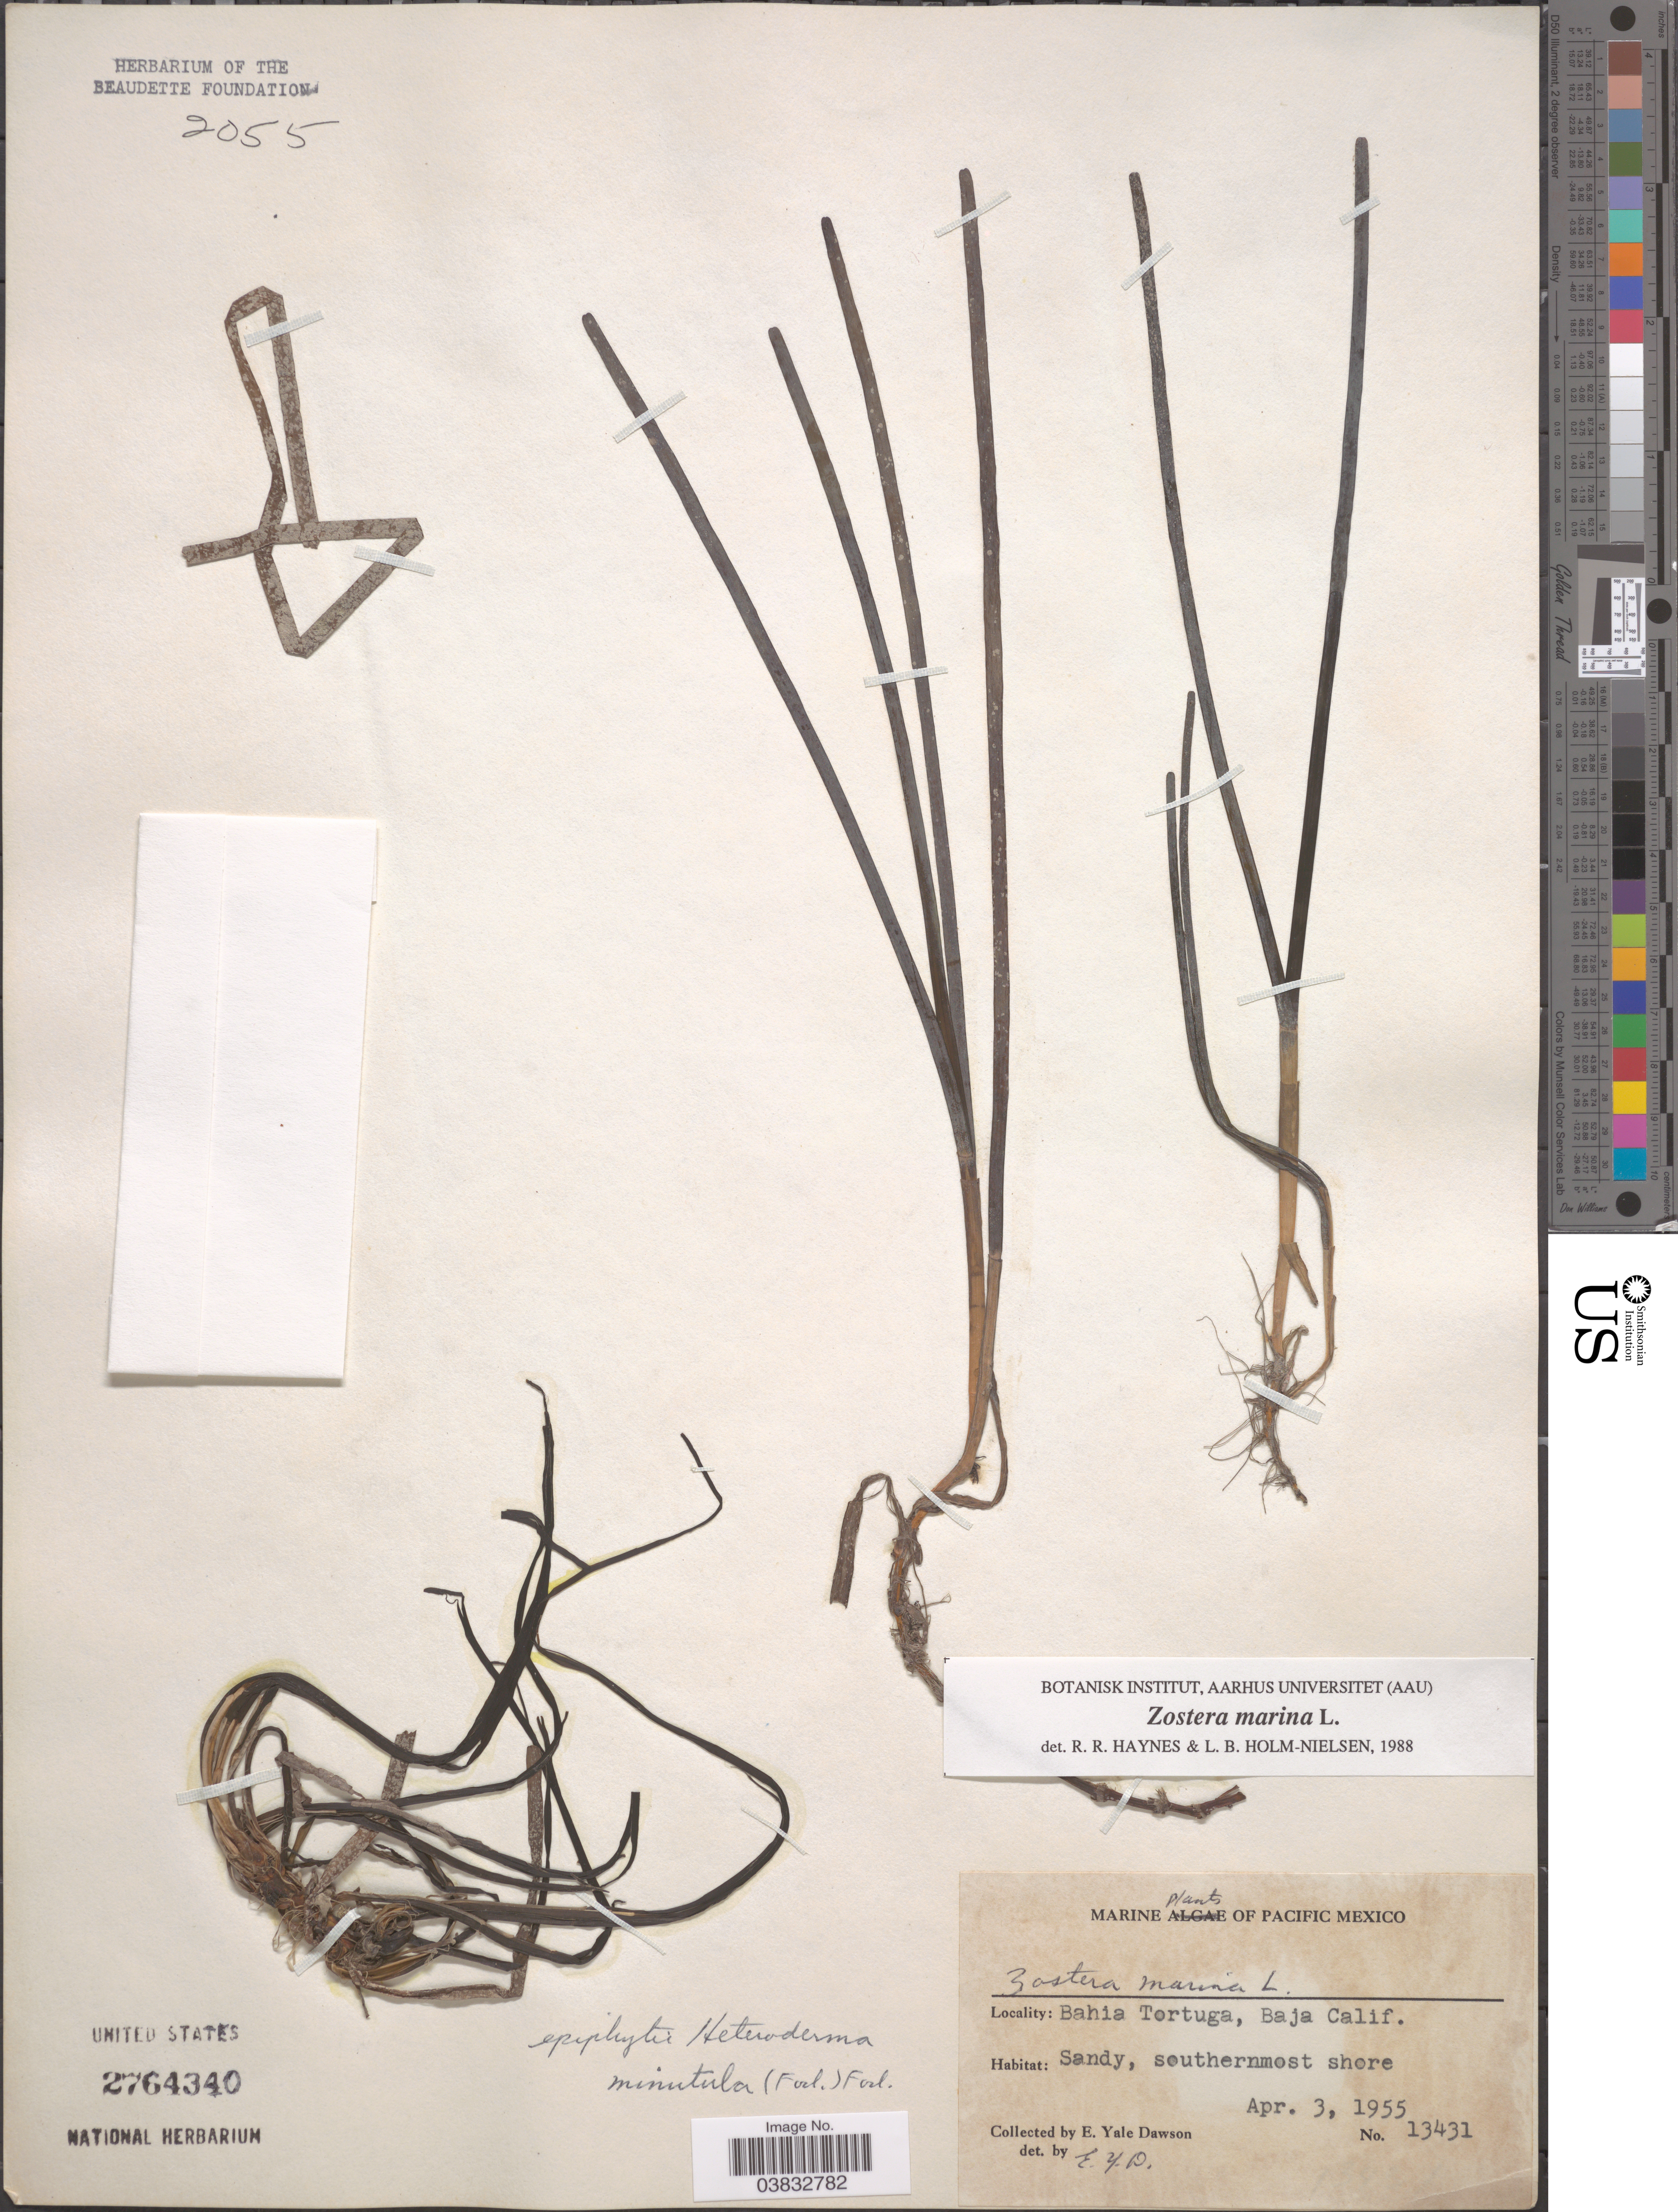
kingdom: Plantae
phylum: Tracheophyta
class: Liliopsida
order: Alismatales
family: Zosteraceae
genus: Zostera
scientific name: Zostera marina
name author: L.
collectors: N. Yensen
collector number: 13431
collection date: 1955-04-03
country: Mexico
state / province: Baja California Sur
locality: Pacific Mexico. Bahia Tortuga. Southernmost shore.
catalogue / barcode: US 2764340